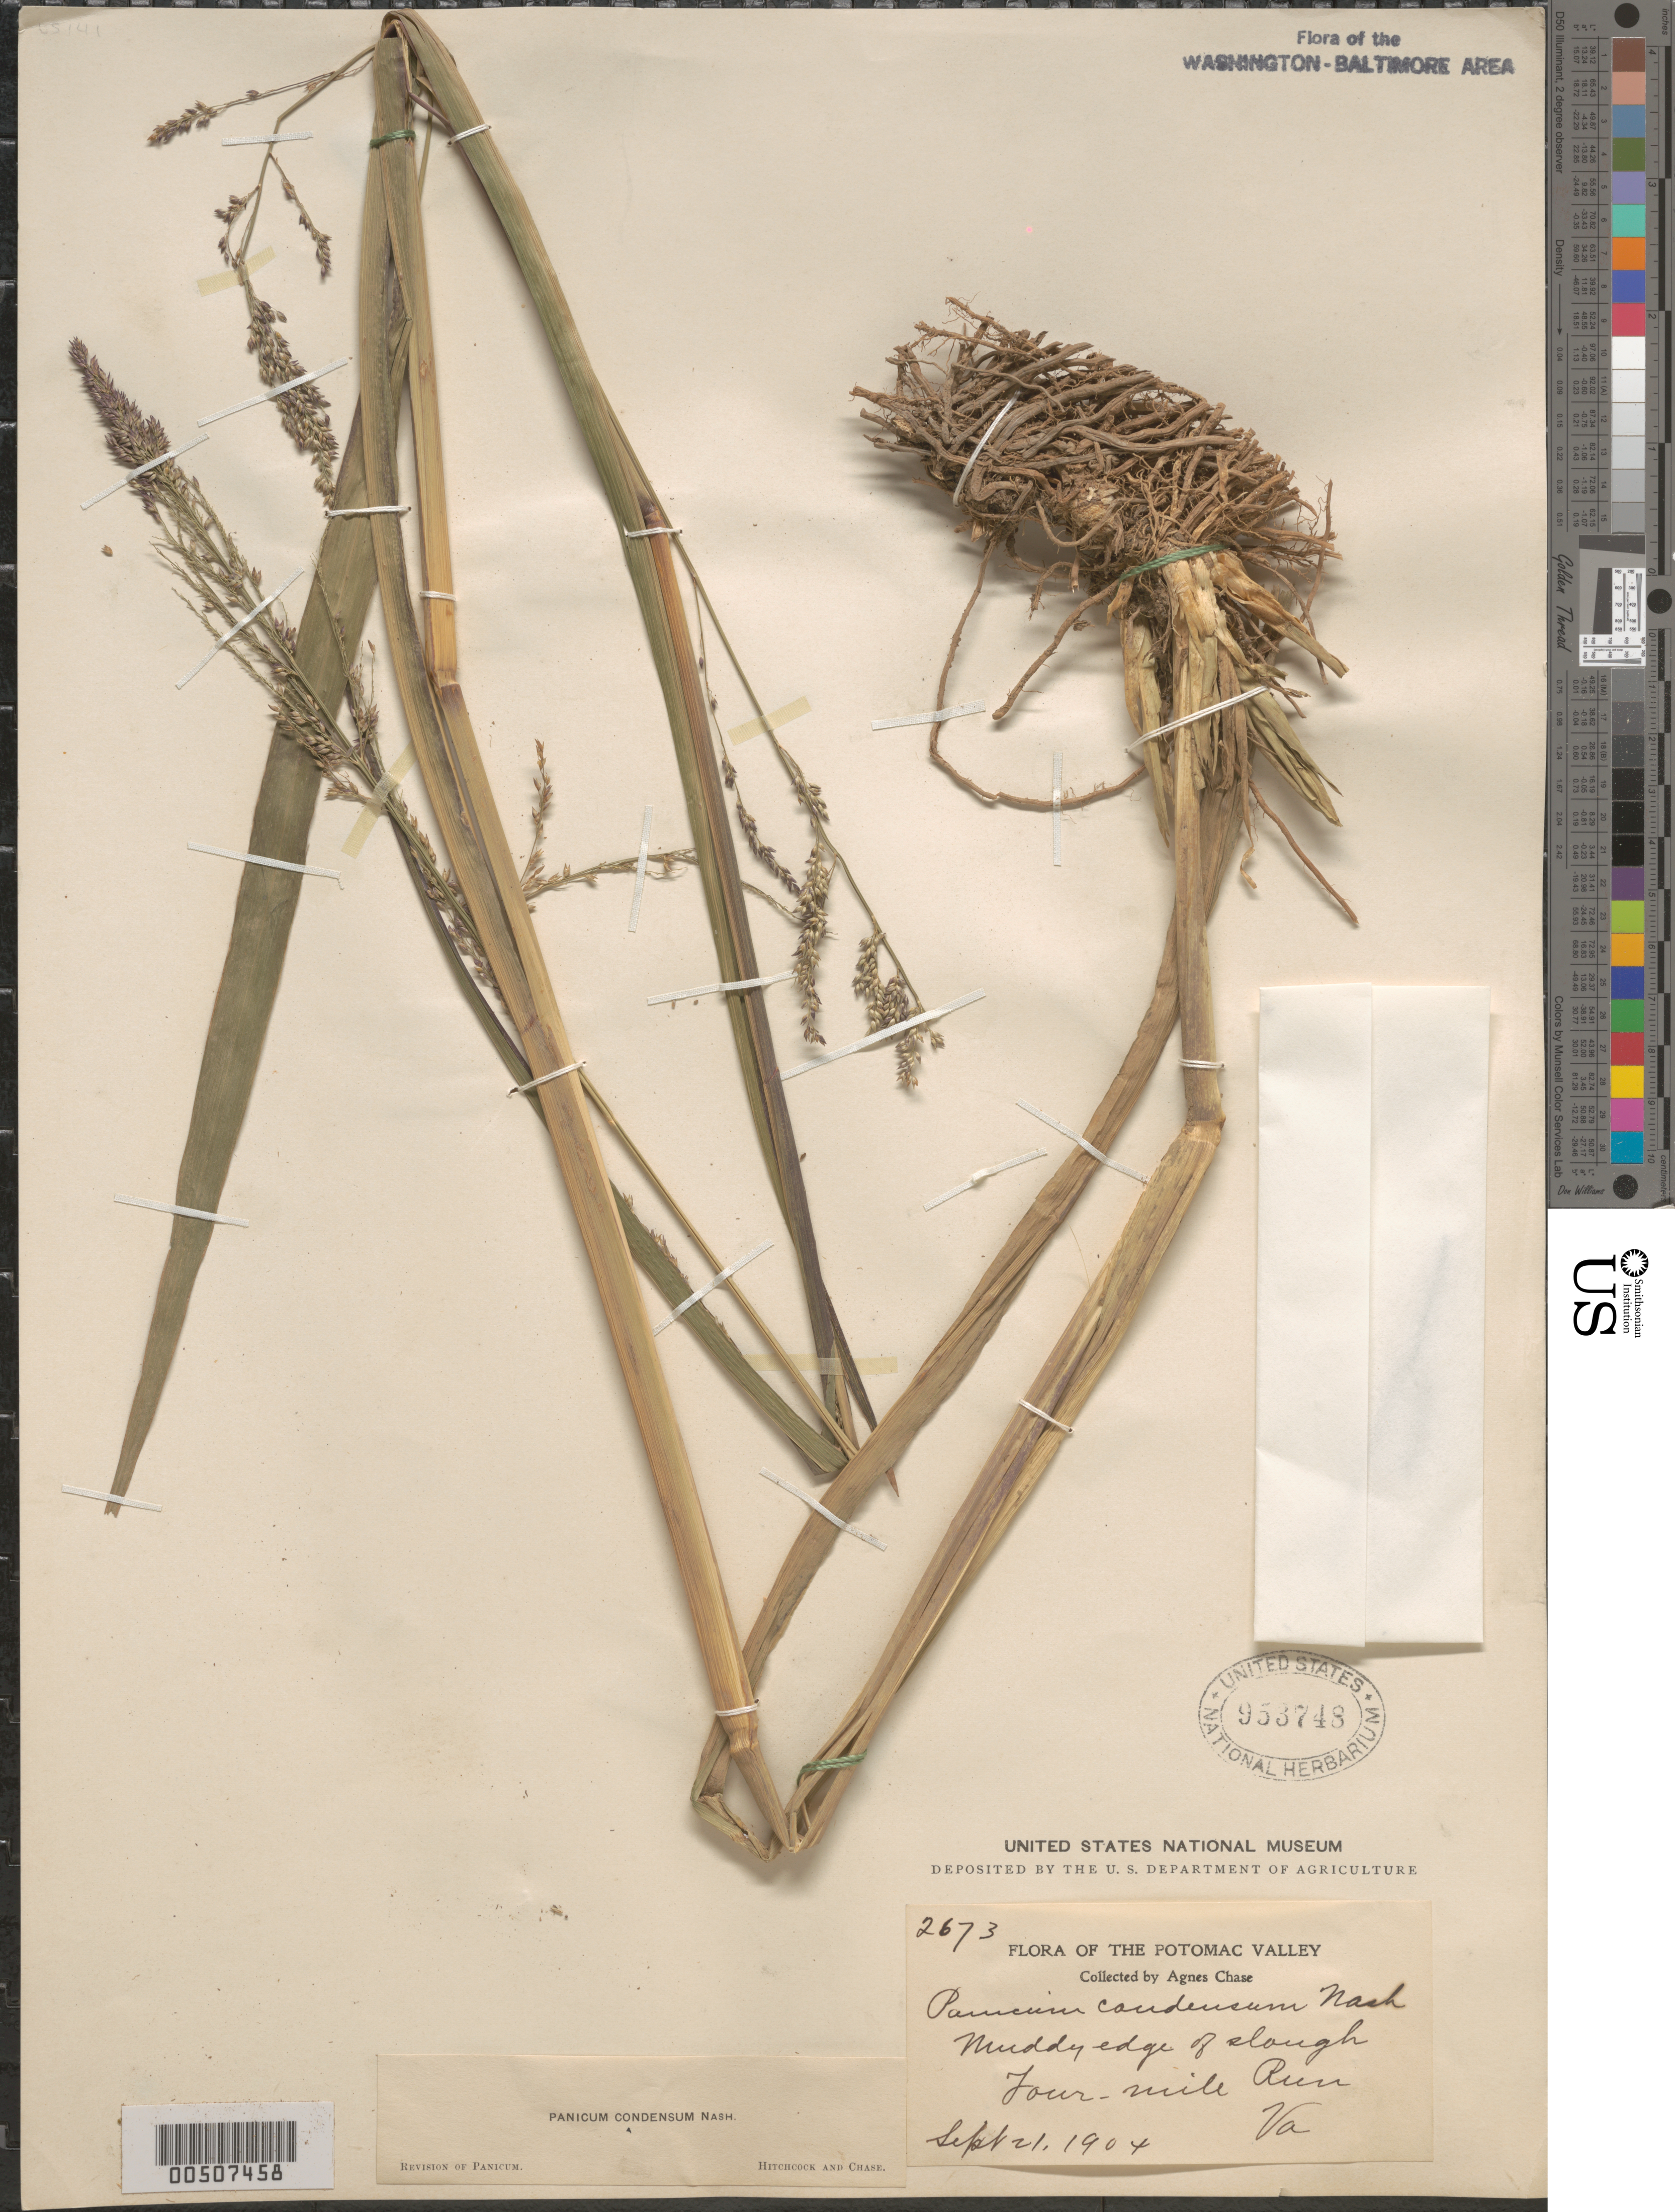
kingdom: Plantae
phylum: Tracheophyta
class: Liliopsida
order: Poales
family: Poaceae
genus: Coleataenia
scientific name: Coleataenia rigidula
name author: (Bosc ex Nees) LeBlond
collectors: A. Chase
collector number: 2673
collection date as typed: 12 Sep 1904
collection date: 1904-09-12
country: United States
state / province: Virginia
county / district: Arlington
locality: Four Mile Run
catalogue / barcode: US 953748